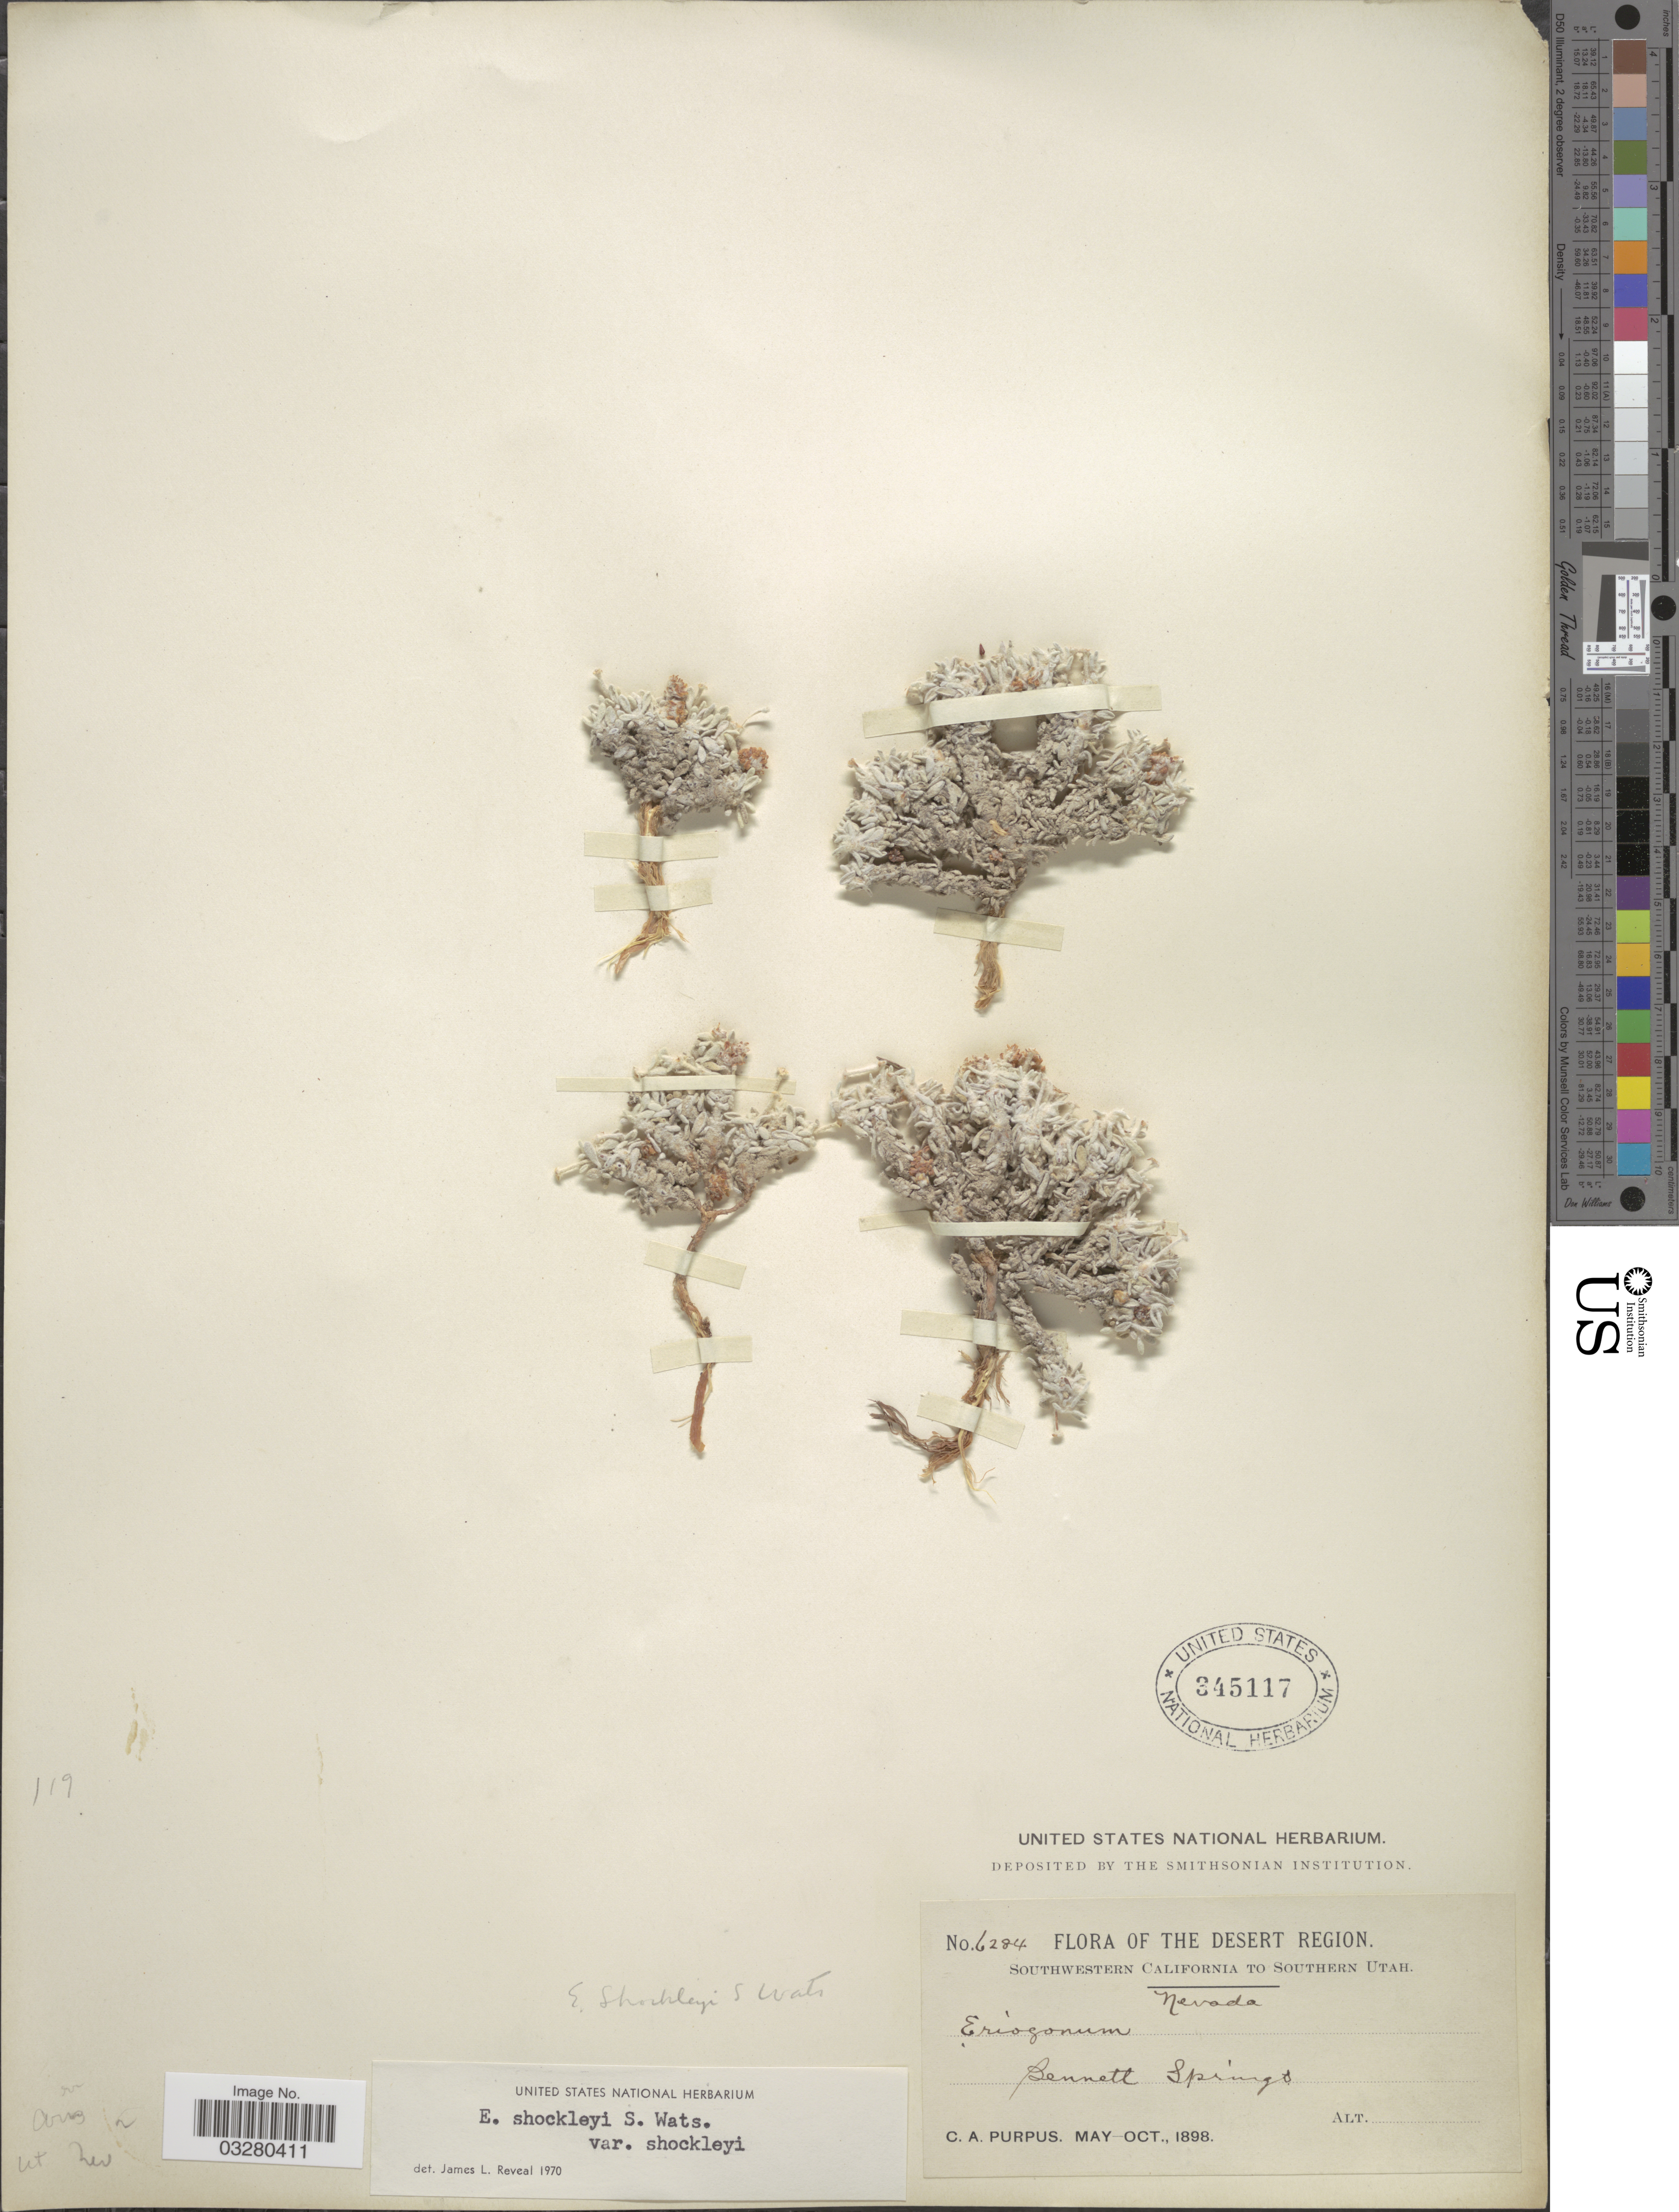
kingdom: Plantae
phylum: Tracheophyta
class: Magnoliopsida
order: Caryophyllales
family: Polygonaceae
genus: Eriogonum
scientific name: Eriogonum shockleyi var. shockleyi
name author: S. Watson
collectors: C. A. Purpus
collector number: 6284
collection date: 1898-05/1898-10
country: United States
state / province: Nevada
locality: The Desert Region. Bennett Springs.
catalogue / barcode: US 345117